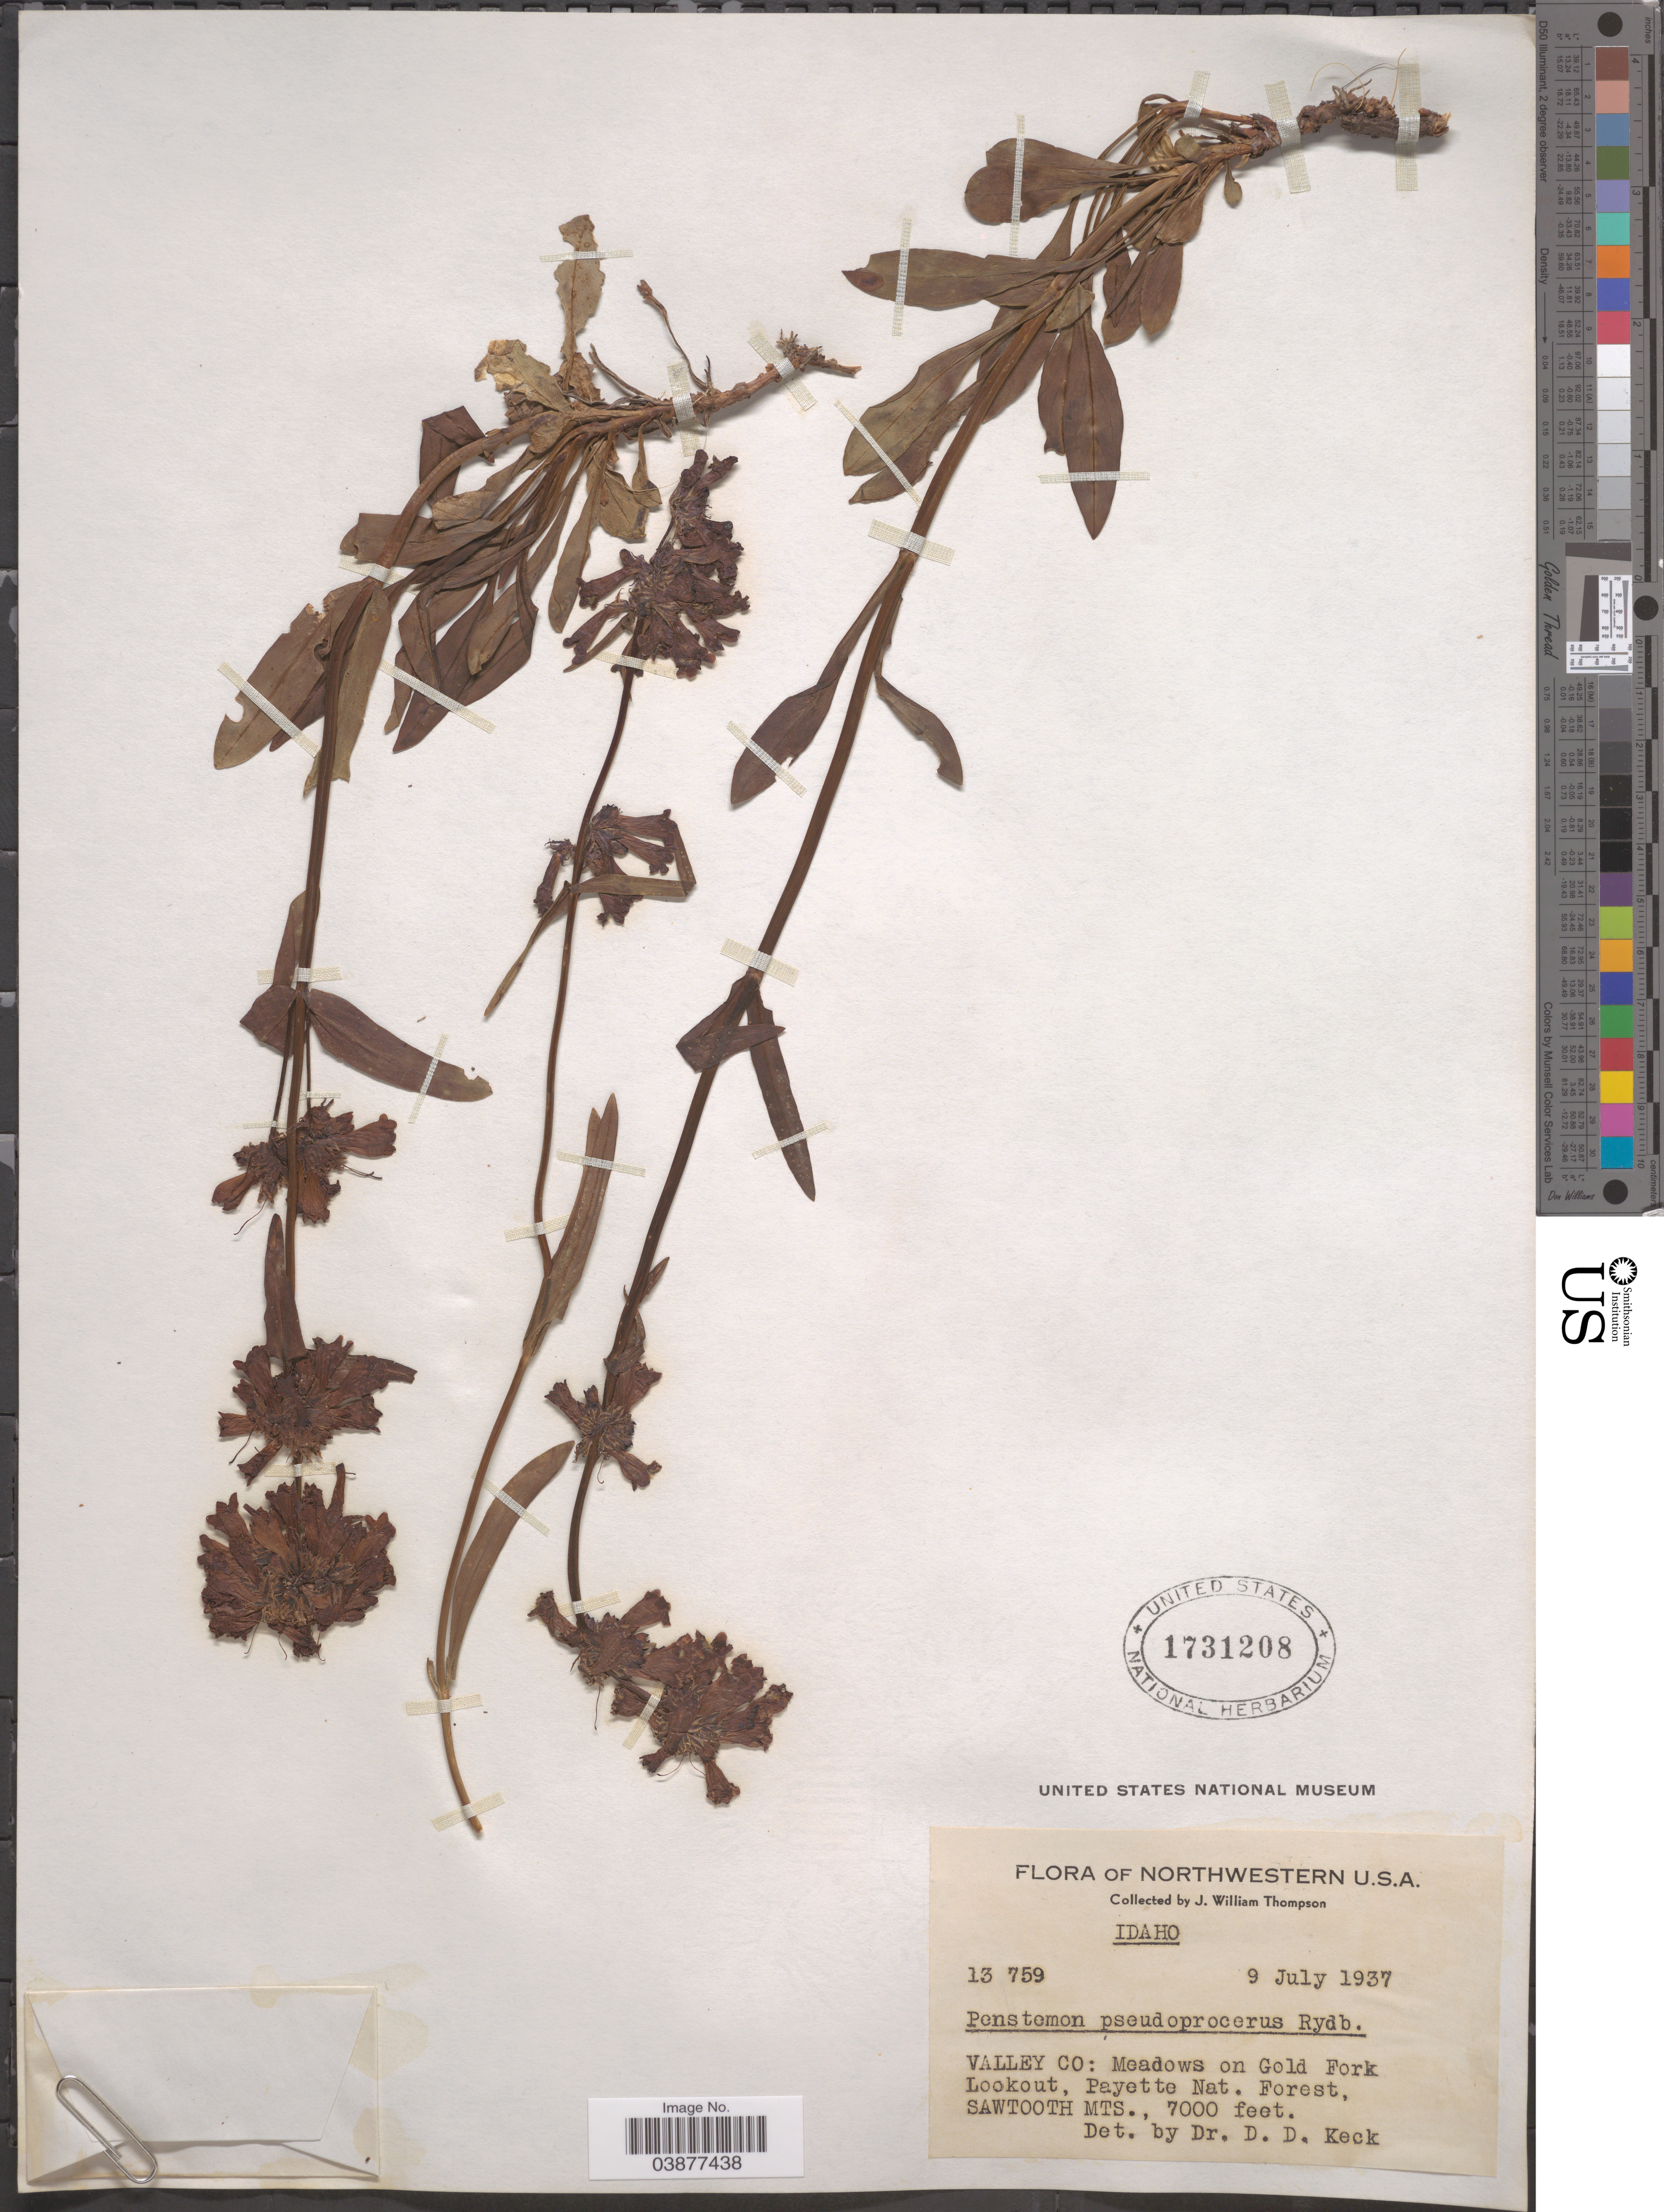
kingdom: Plantae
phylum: Tracheophyta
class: Magnoliopsida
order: Lamiales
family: Plantaginaceae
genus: Penstemon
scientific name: Penstemon pseudoprocerus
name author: Rydb.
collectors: J. W. Thompson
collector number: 13759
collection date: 1937-07-09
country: United States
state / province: Idaho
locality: Valley Co: Meadows on Gold Fork Lookout, Payette Nat. Forest, Sawtooth Mts.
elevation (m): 2134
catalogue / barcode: US 1731208